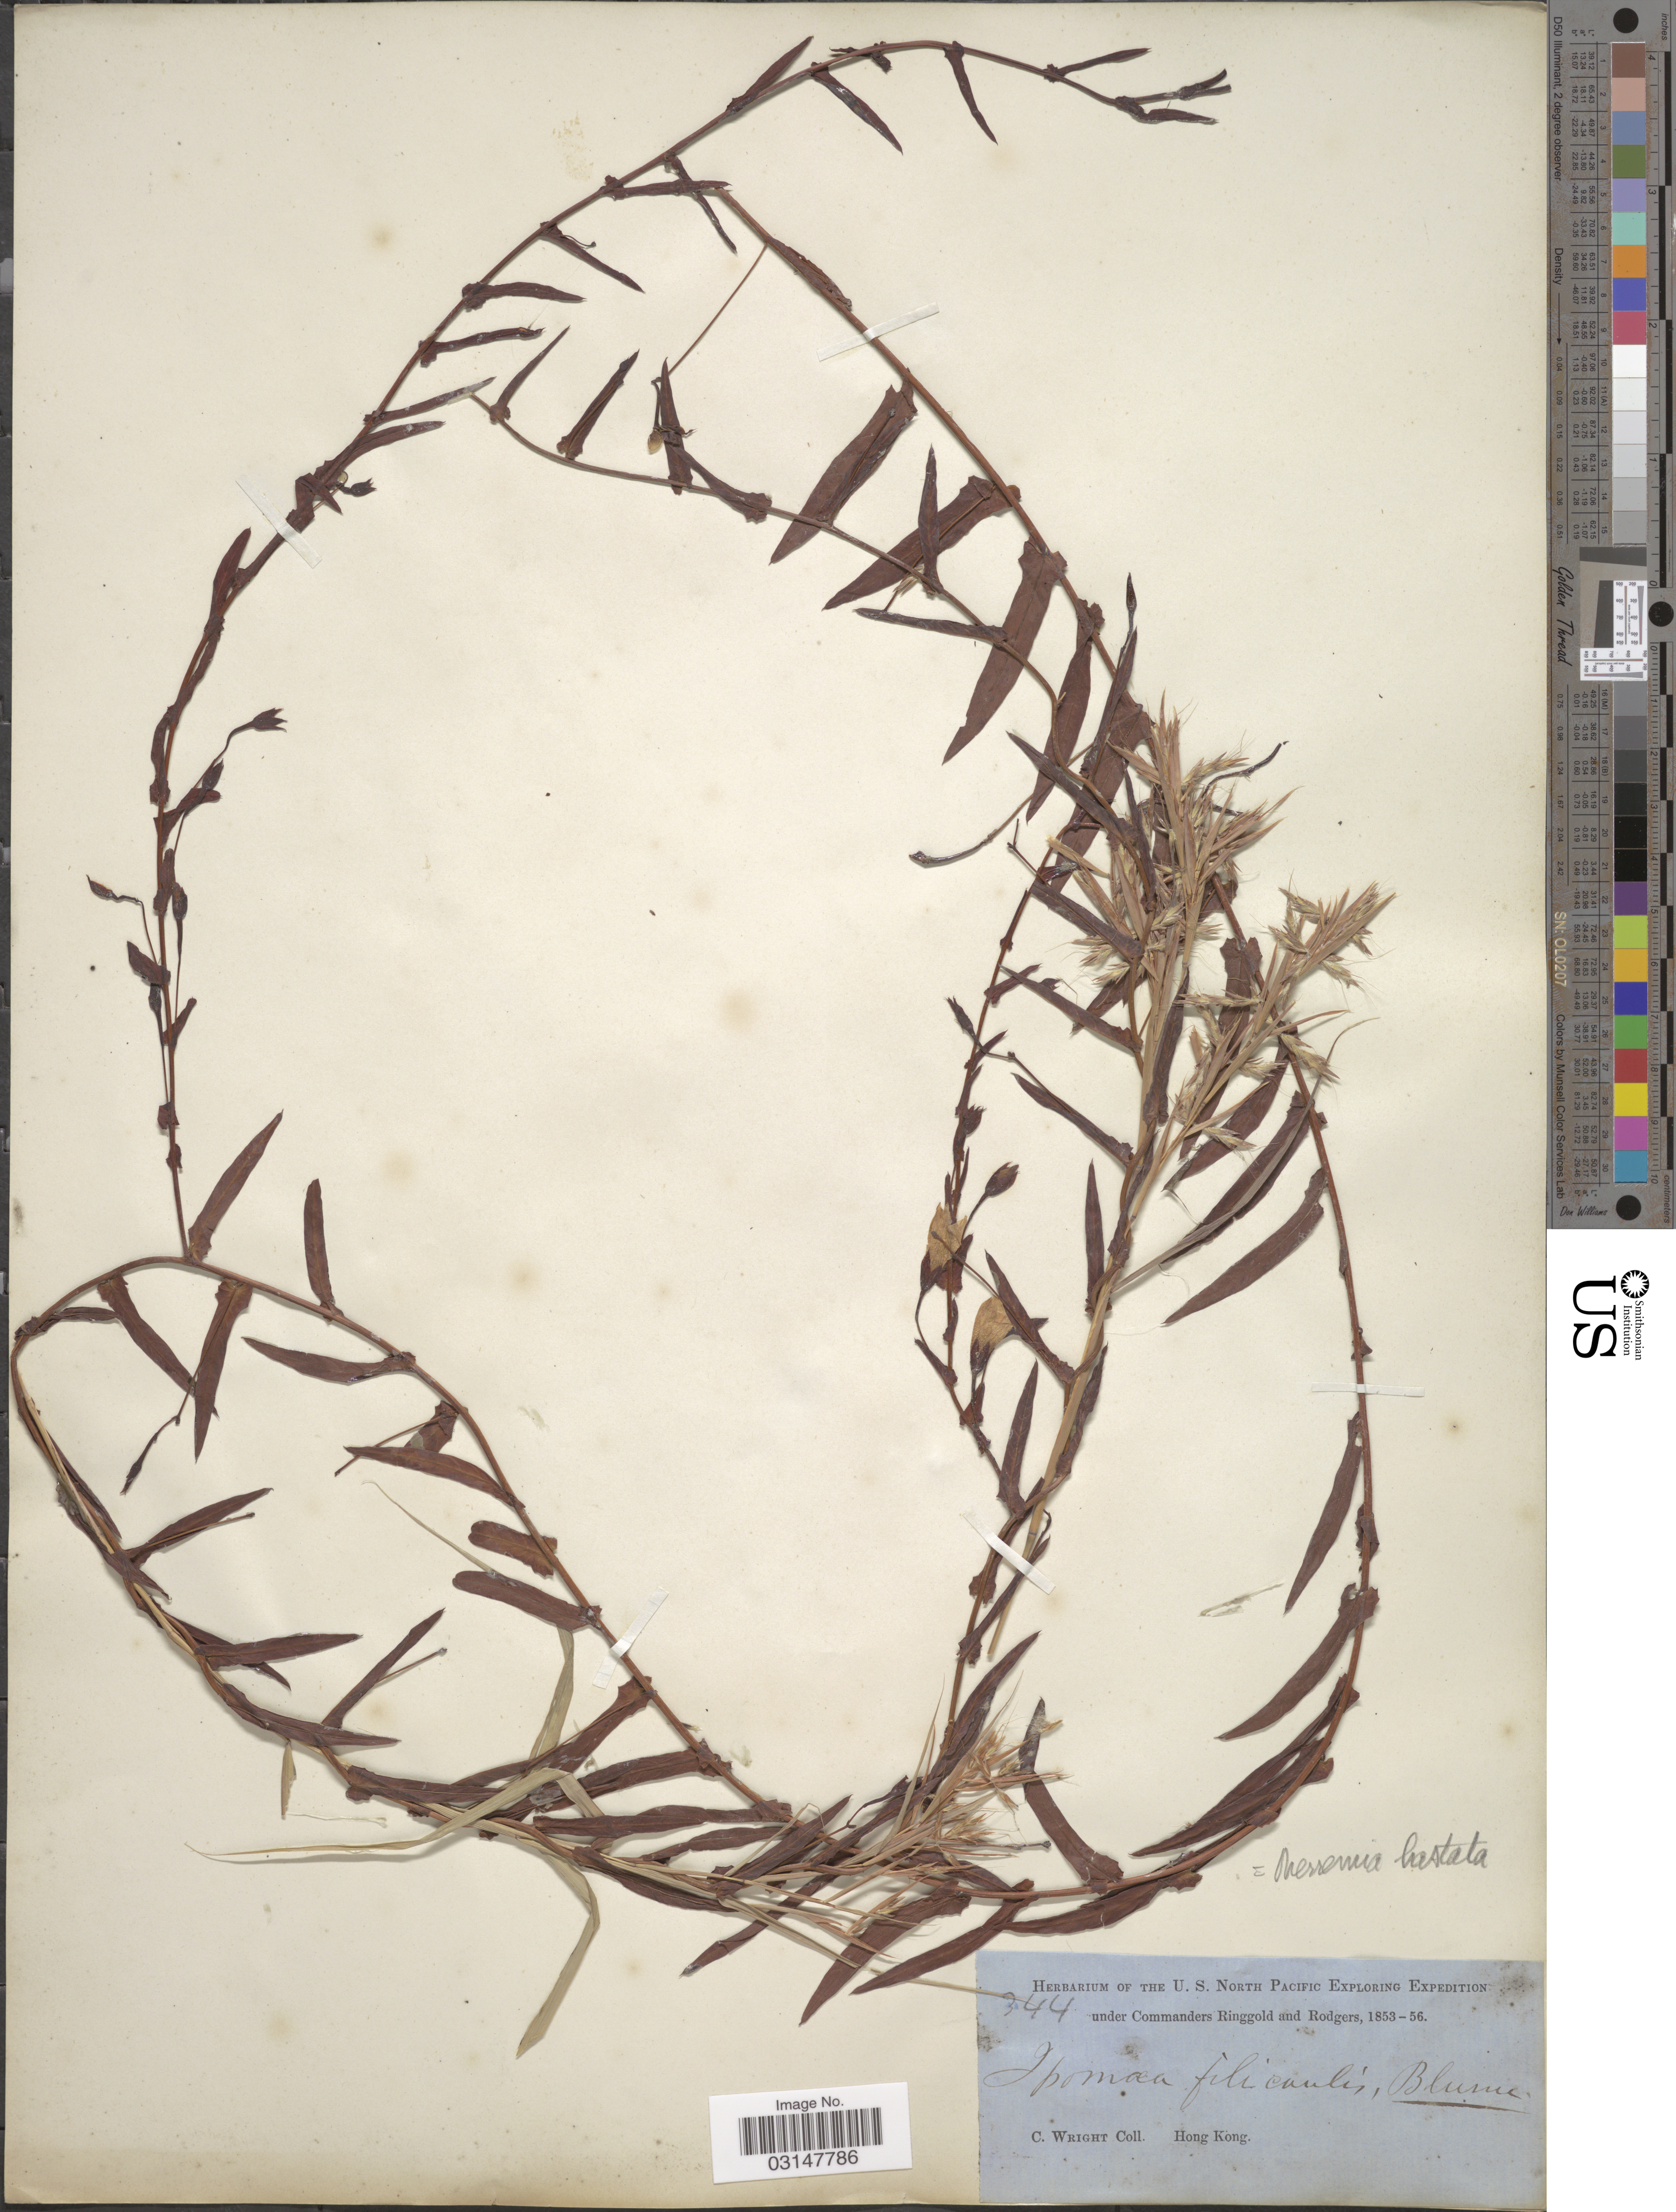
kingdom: Plantae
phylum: Tracheophyta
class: Magnoliopsida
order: Solanales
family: Convolvulaceae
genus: Xenostegia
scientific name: Xenostegia tridentata subsp. hastata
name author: (Ooststr.) Parmar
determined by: Strong, Mark T., (BOT), Smithsonian Institution - National Museum of Natural History (UNITED STATES)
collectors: C. Wright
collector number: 344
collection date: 1853/1856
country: China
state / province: Hong Kong